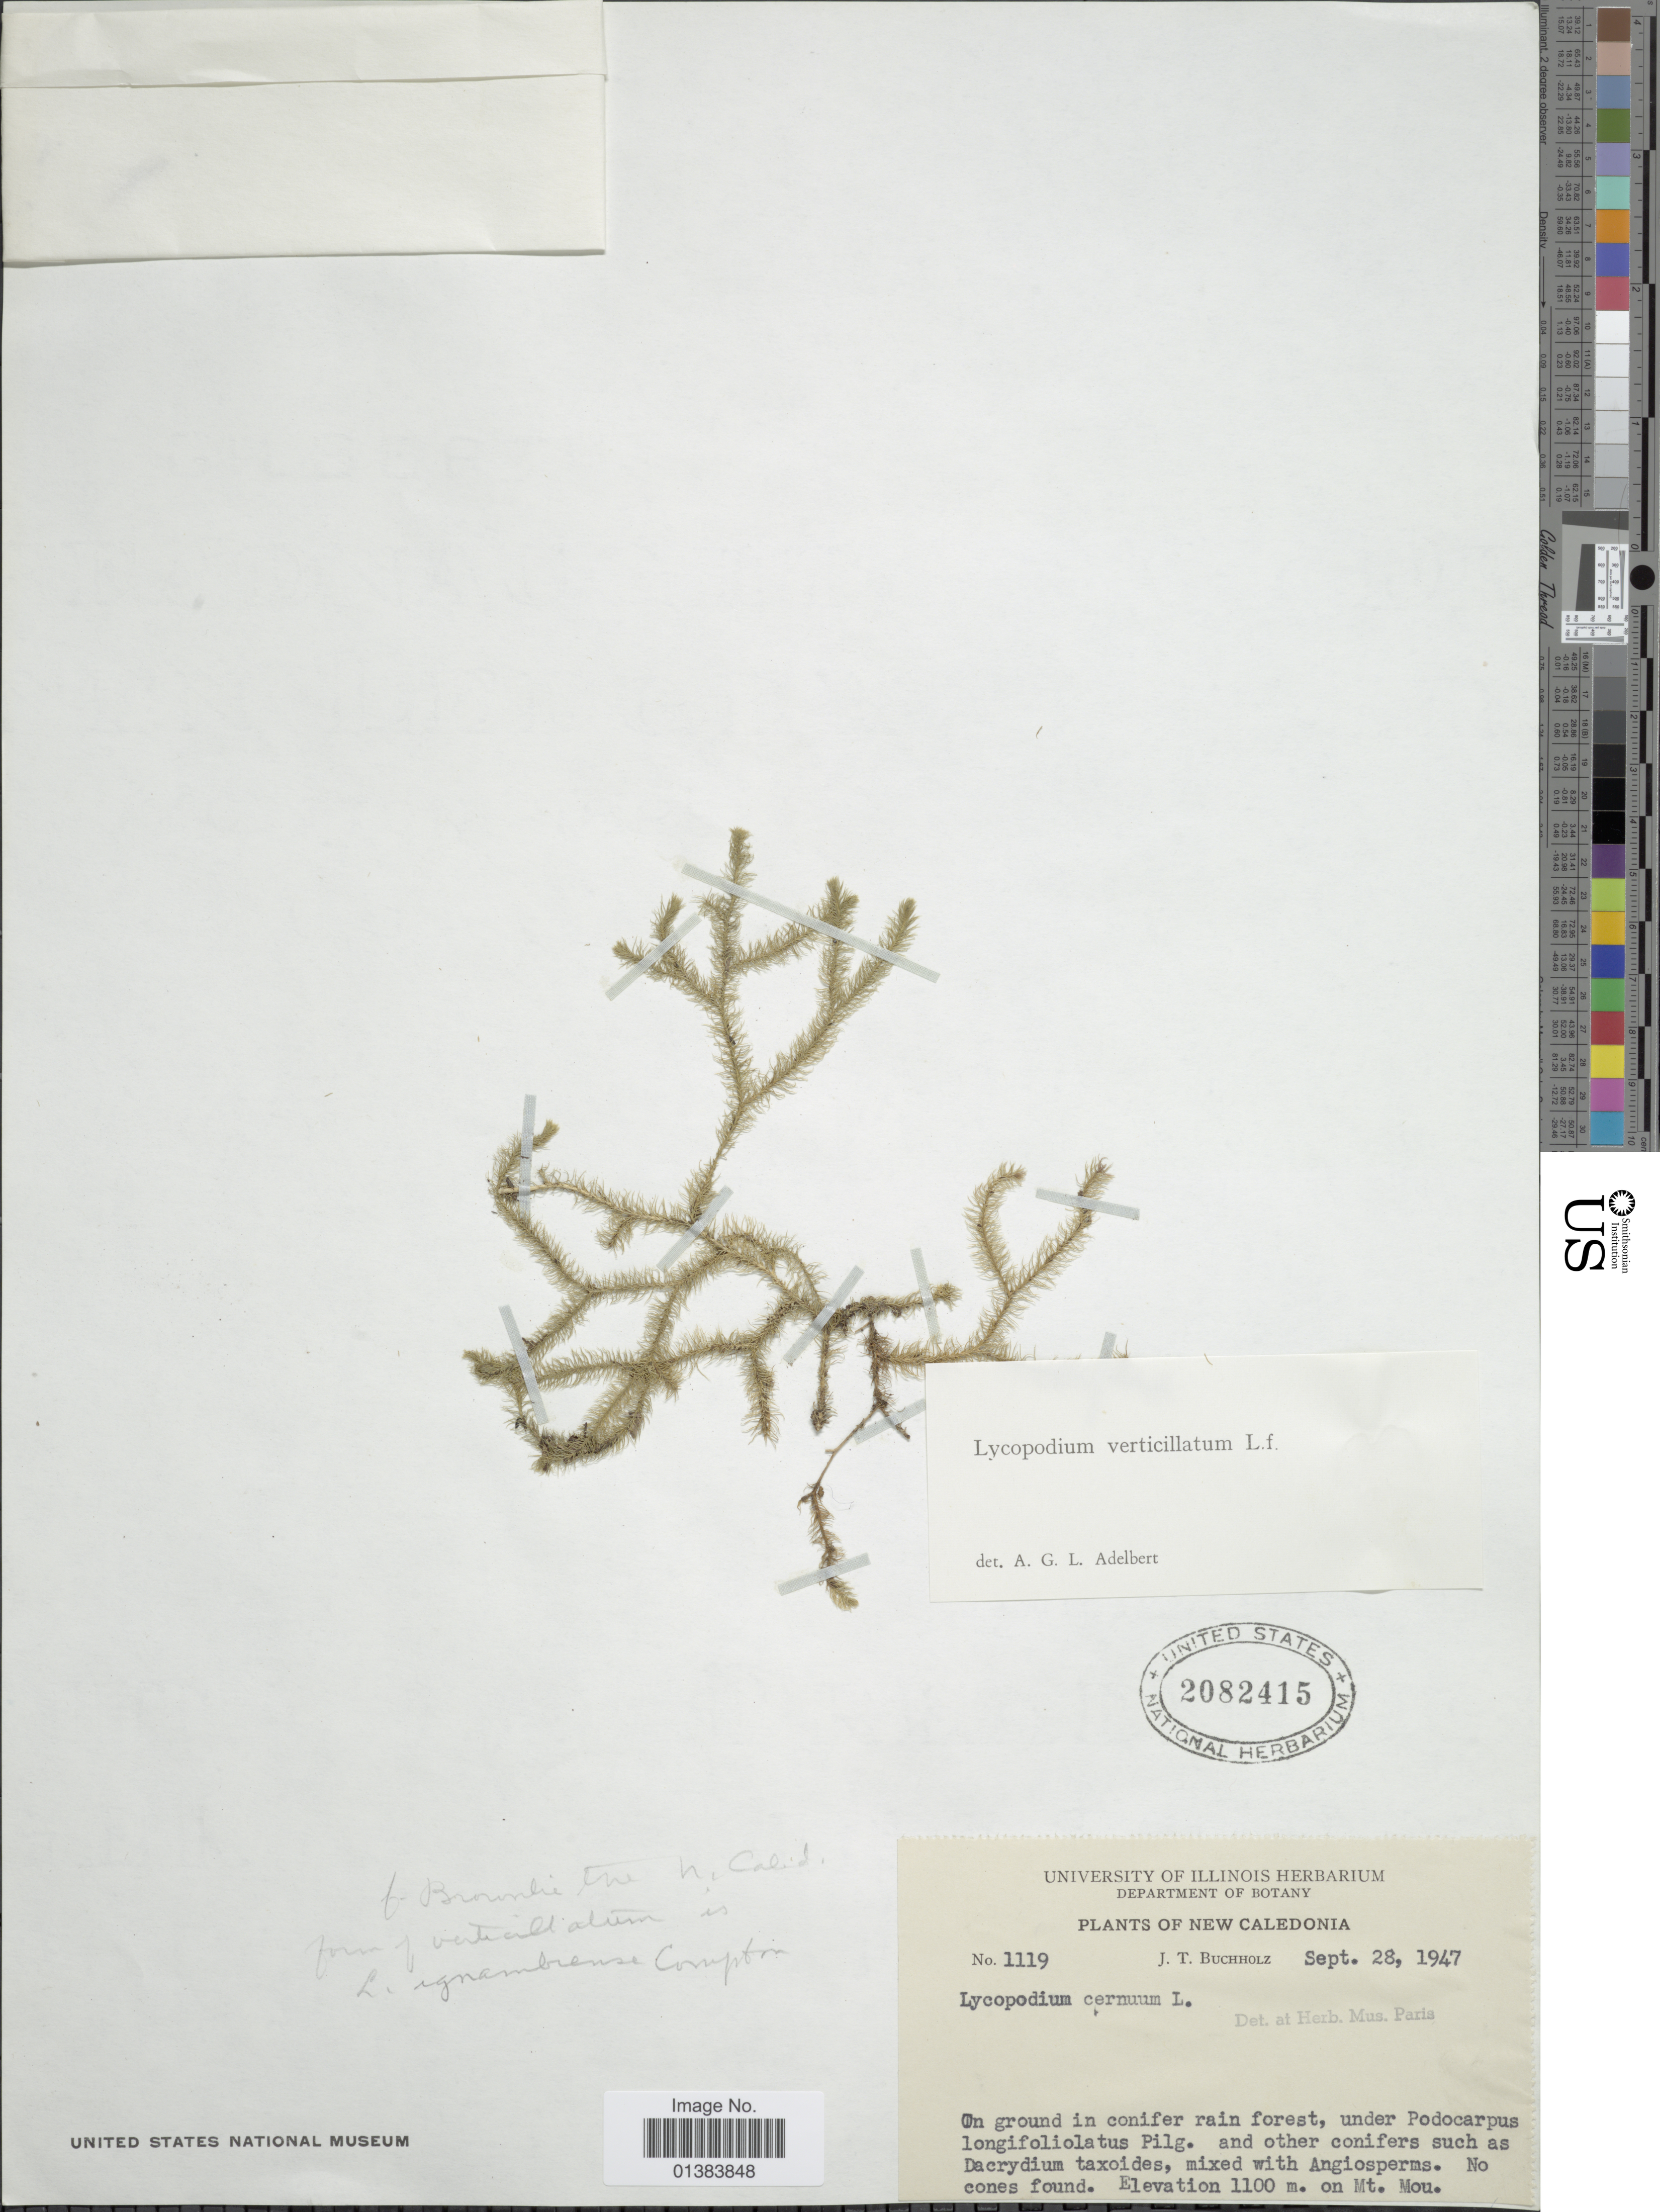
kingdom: Plantae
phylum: Tracheophyta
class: Lycopodiopsida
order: Lycopodiales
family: Lycopodiaceae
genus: Huperzia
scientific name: Huperzia verticillata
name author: (L. f.) Trevis.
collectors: J. T. Buchholz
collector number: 1119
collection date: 1947-09-28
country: New Caledonia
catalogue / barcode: US 2082415